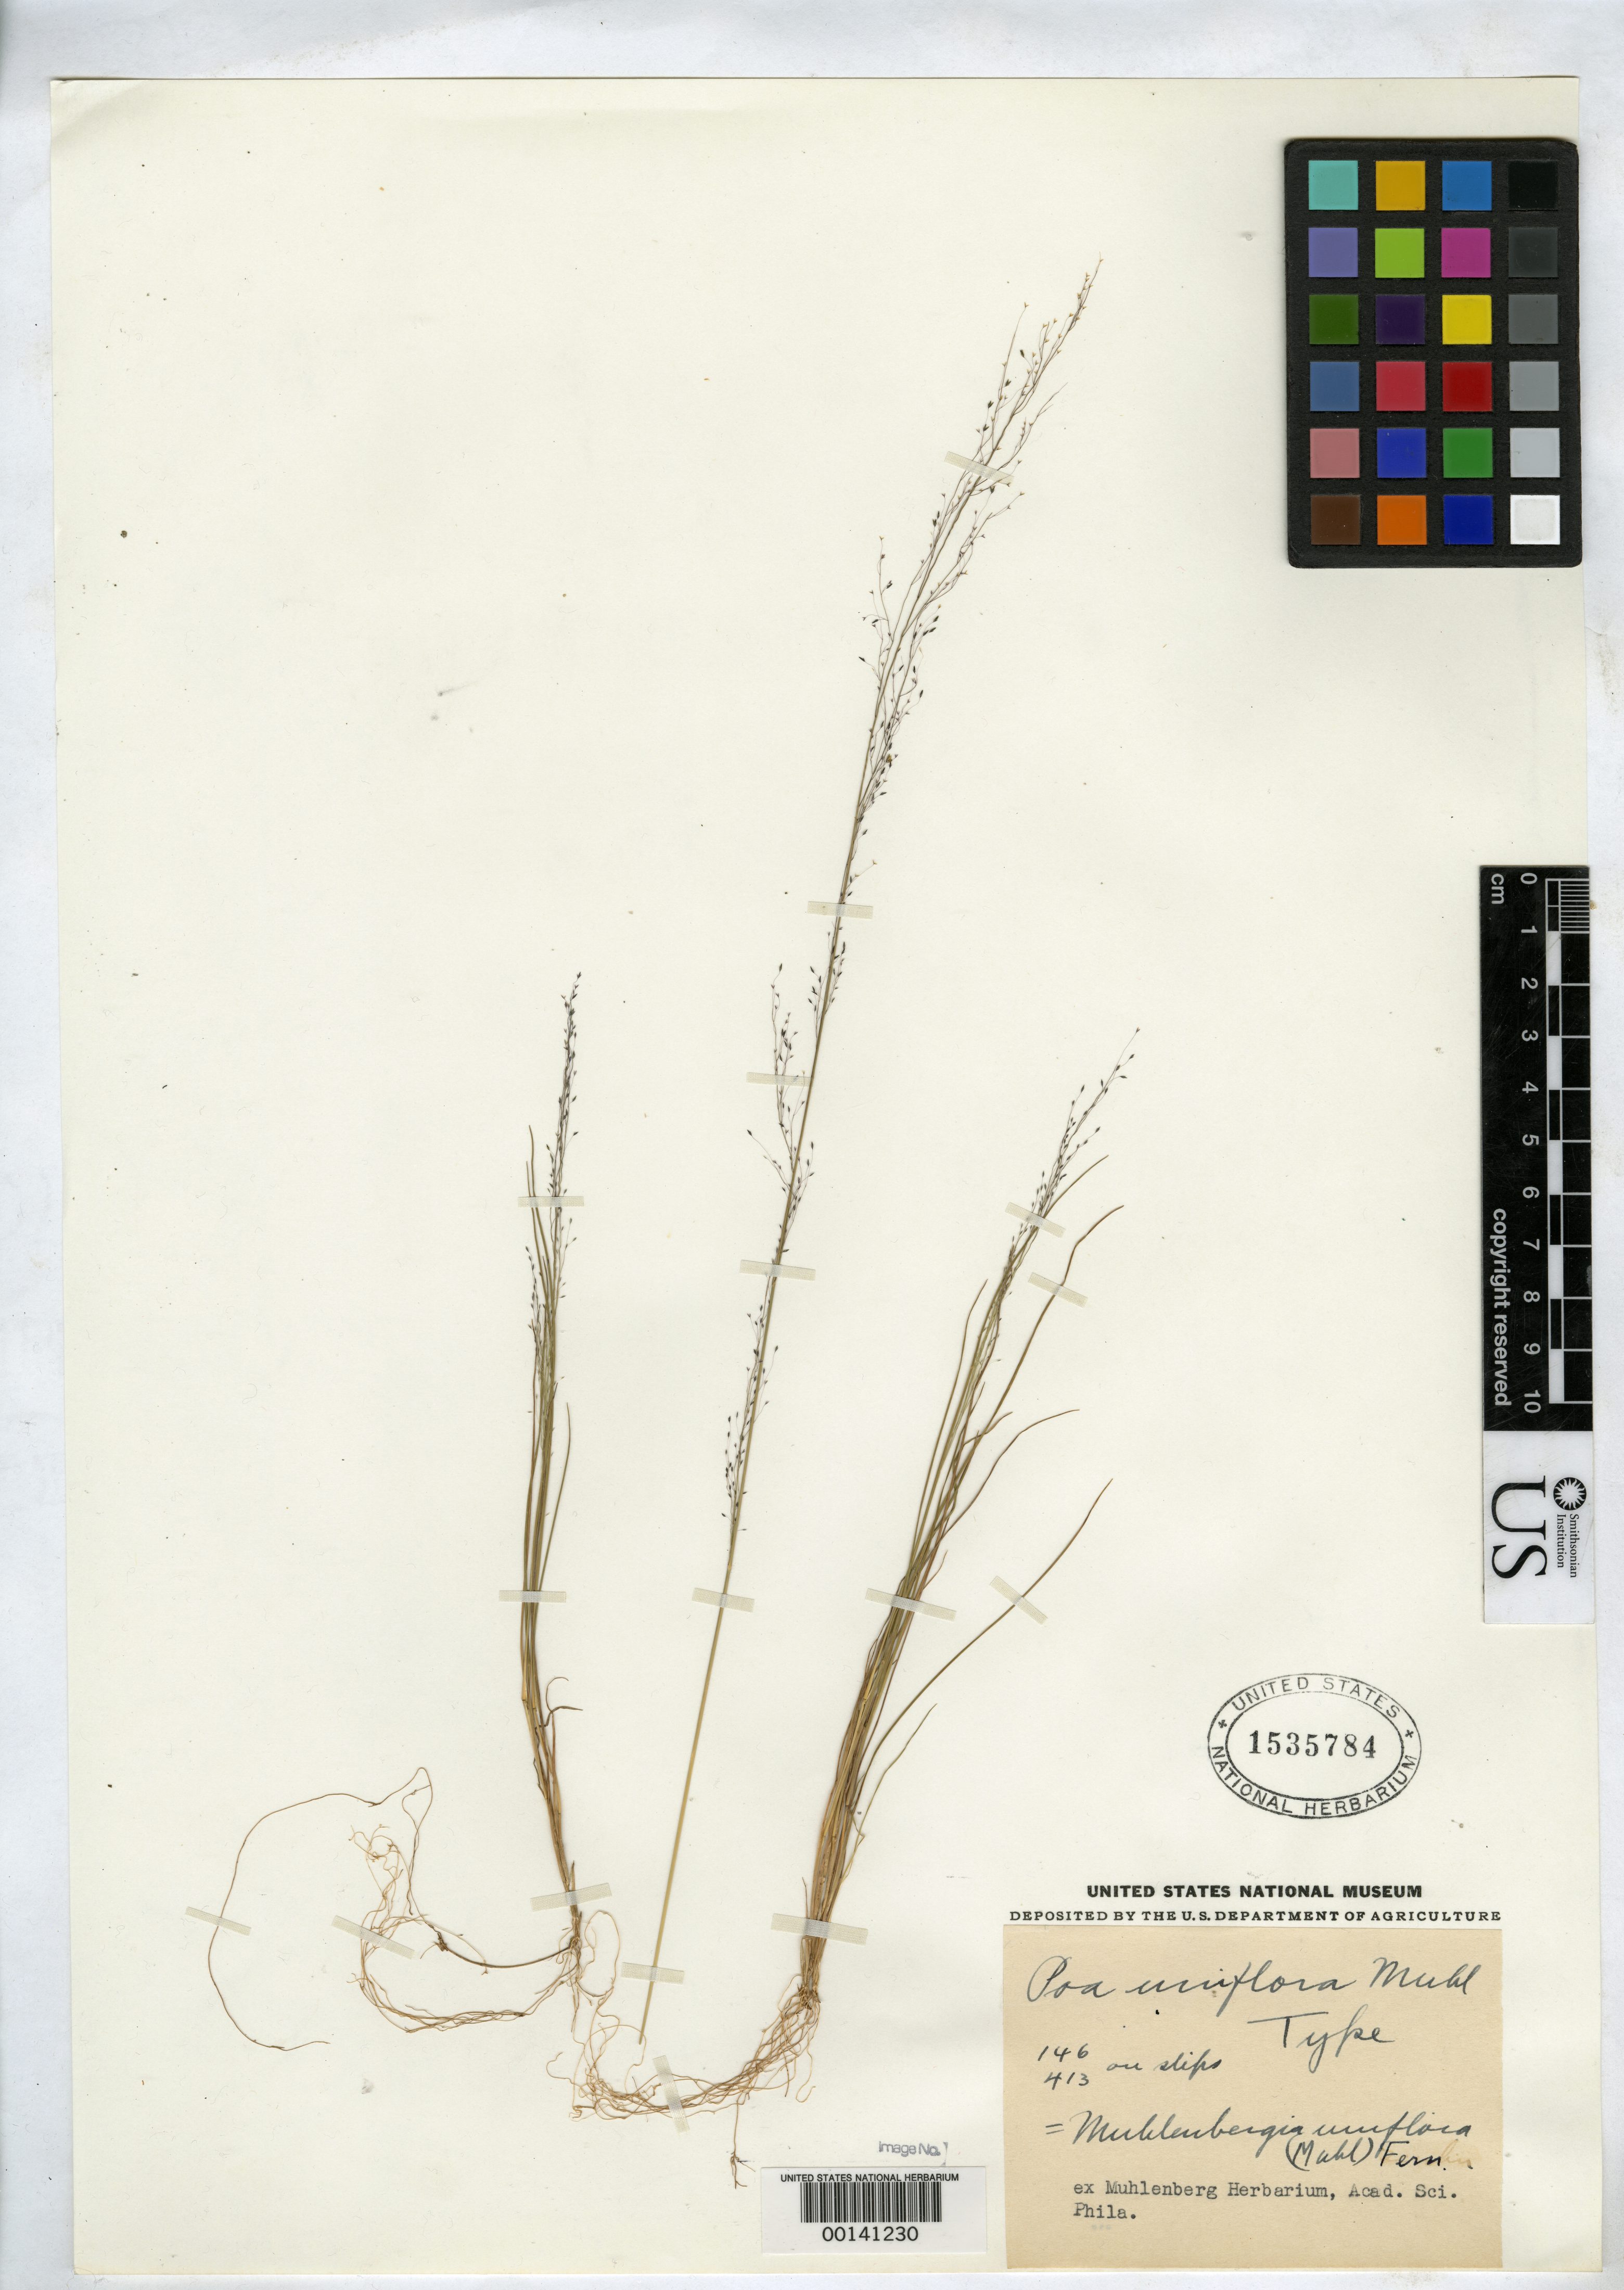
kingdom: Plantae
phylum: Tracheophyta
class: Liliopsida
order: Poales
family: Poaceae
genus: Poa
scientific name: Poa uniflora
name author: Muhl.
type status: Holotype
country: United States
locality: New England.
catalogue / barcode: US 1535784